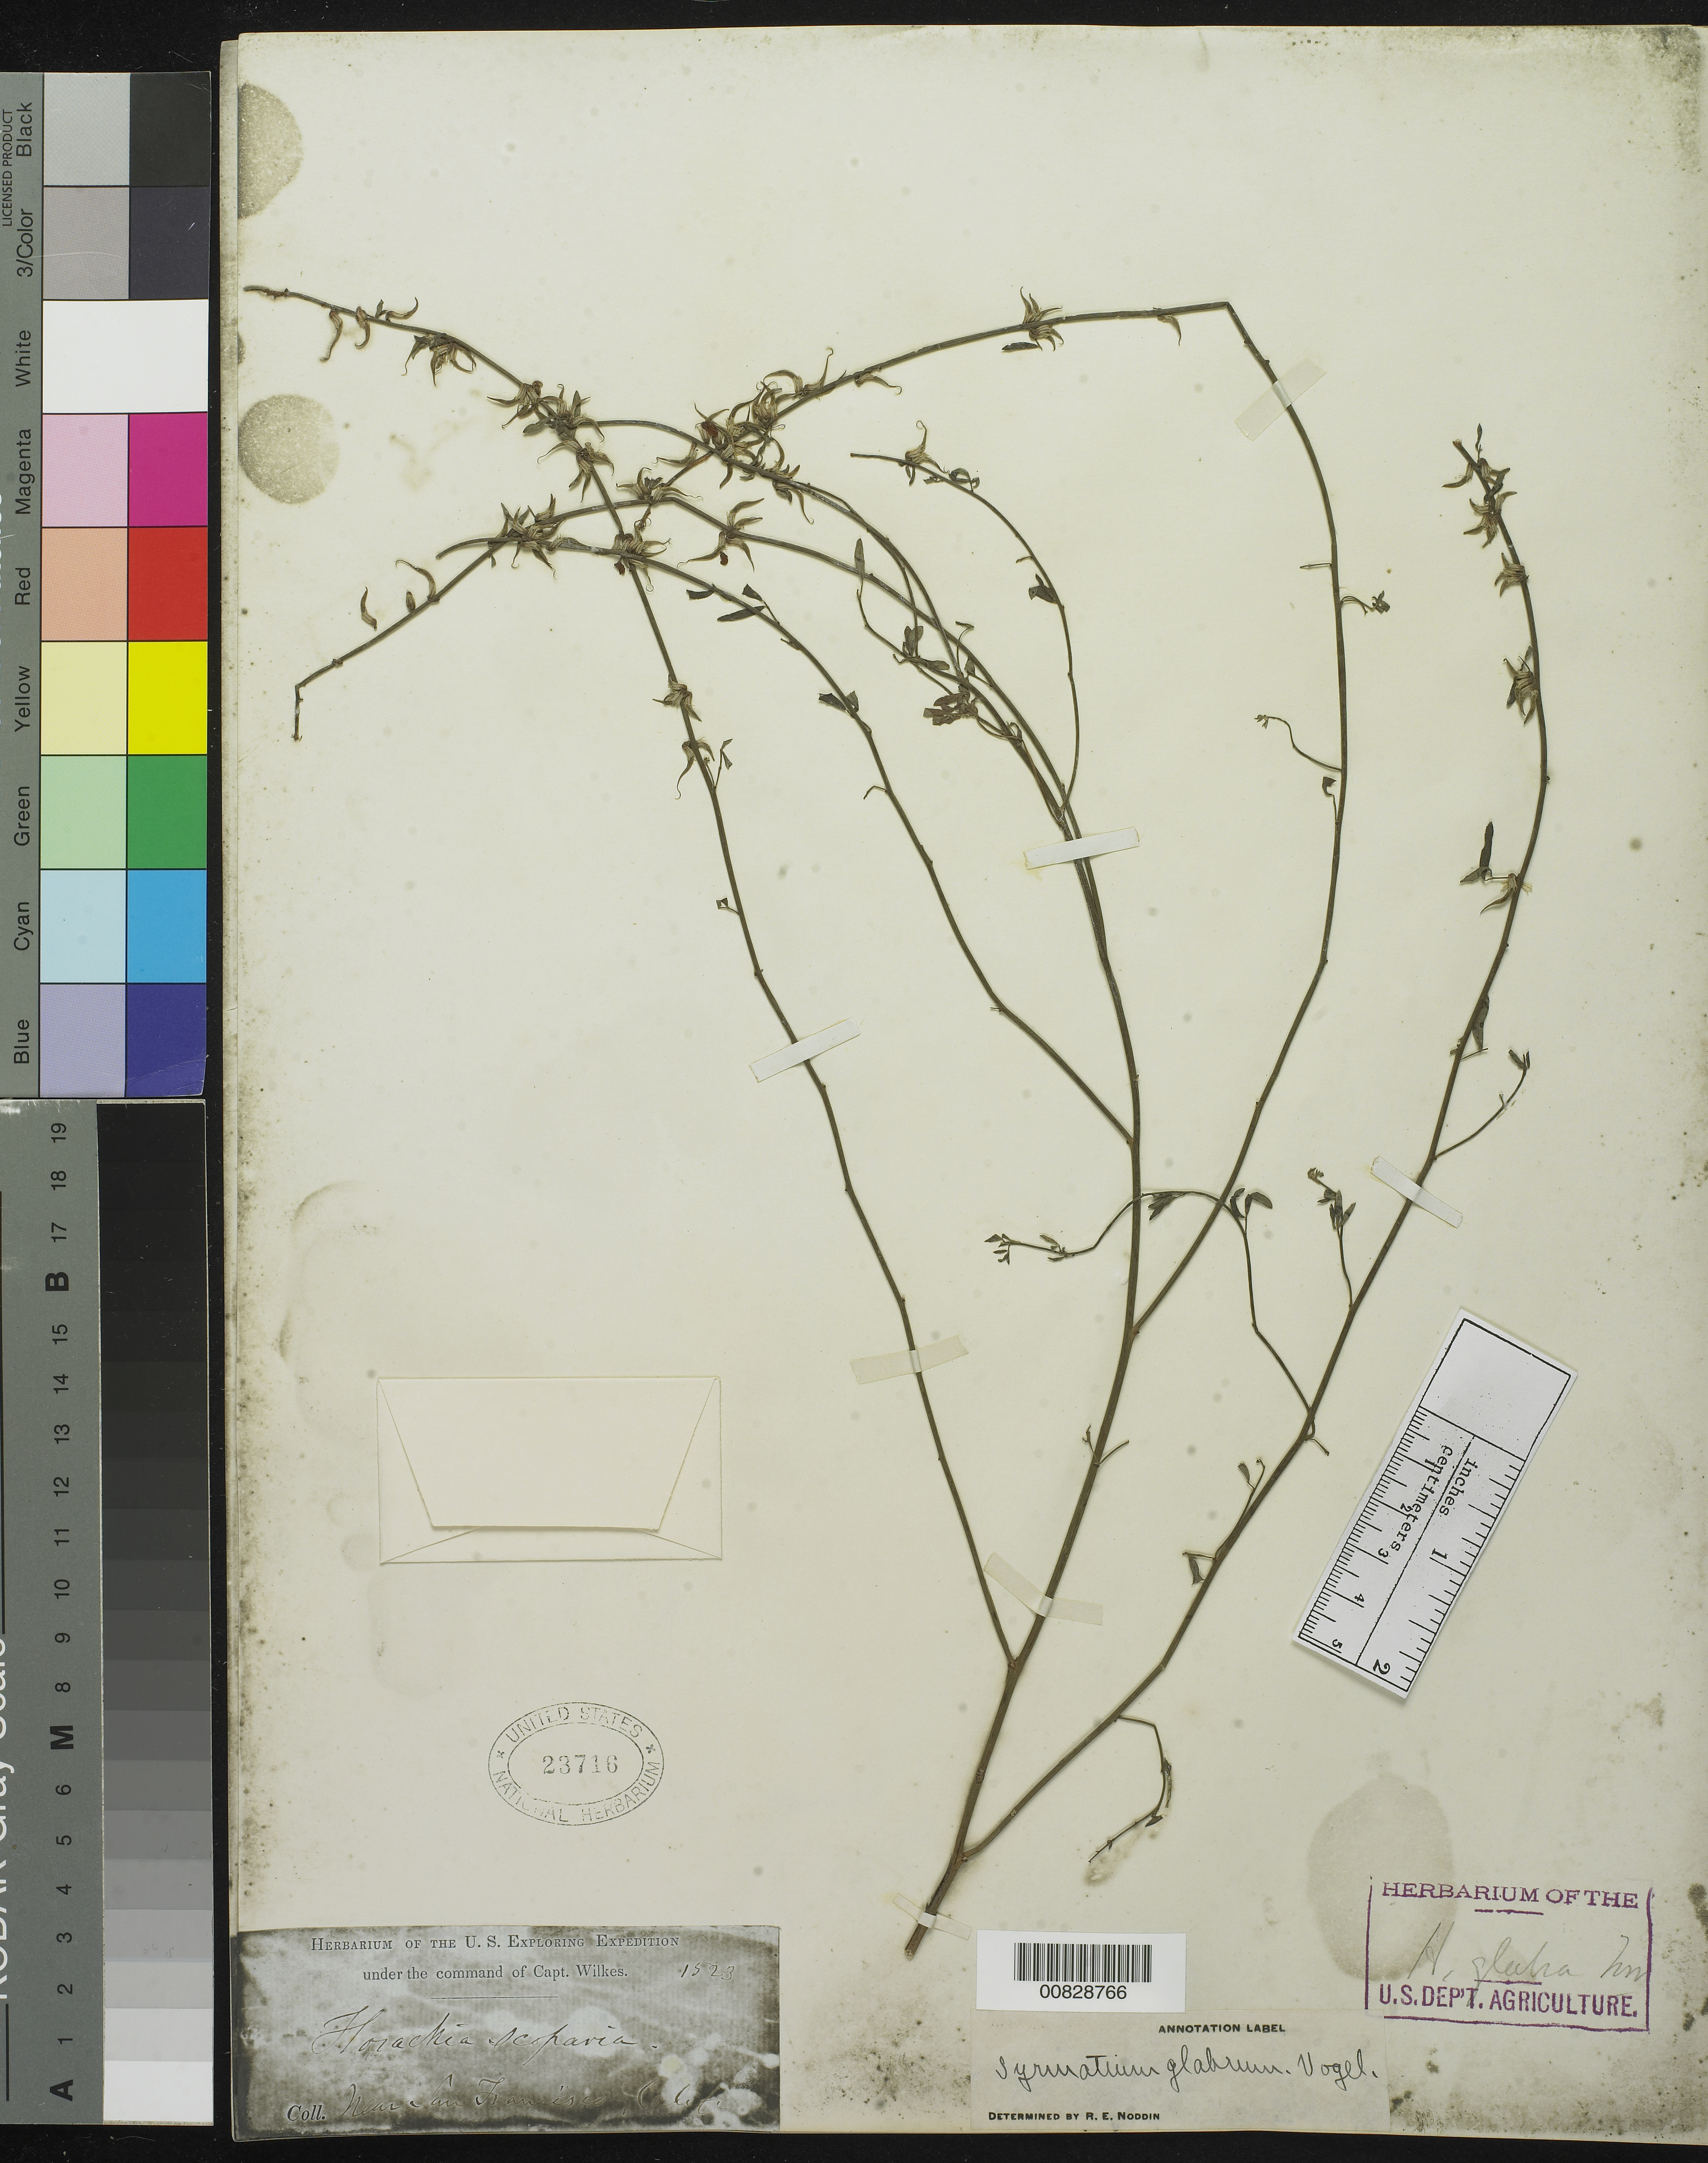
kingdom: Plantae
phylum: Tracheophyta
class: Magnoliopsida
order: Fabales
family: Fabaceae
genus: Syrmatium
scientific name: Syrmatium glabrum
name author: Vogel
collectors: Wilkes Explor. Exped.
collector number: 1523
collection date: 1838/1842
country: United States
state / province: California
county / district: San Francisco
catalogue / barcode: US 23716